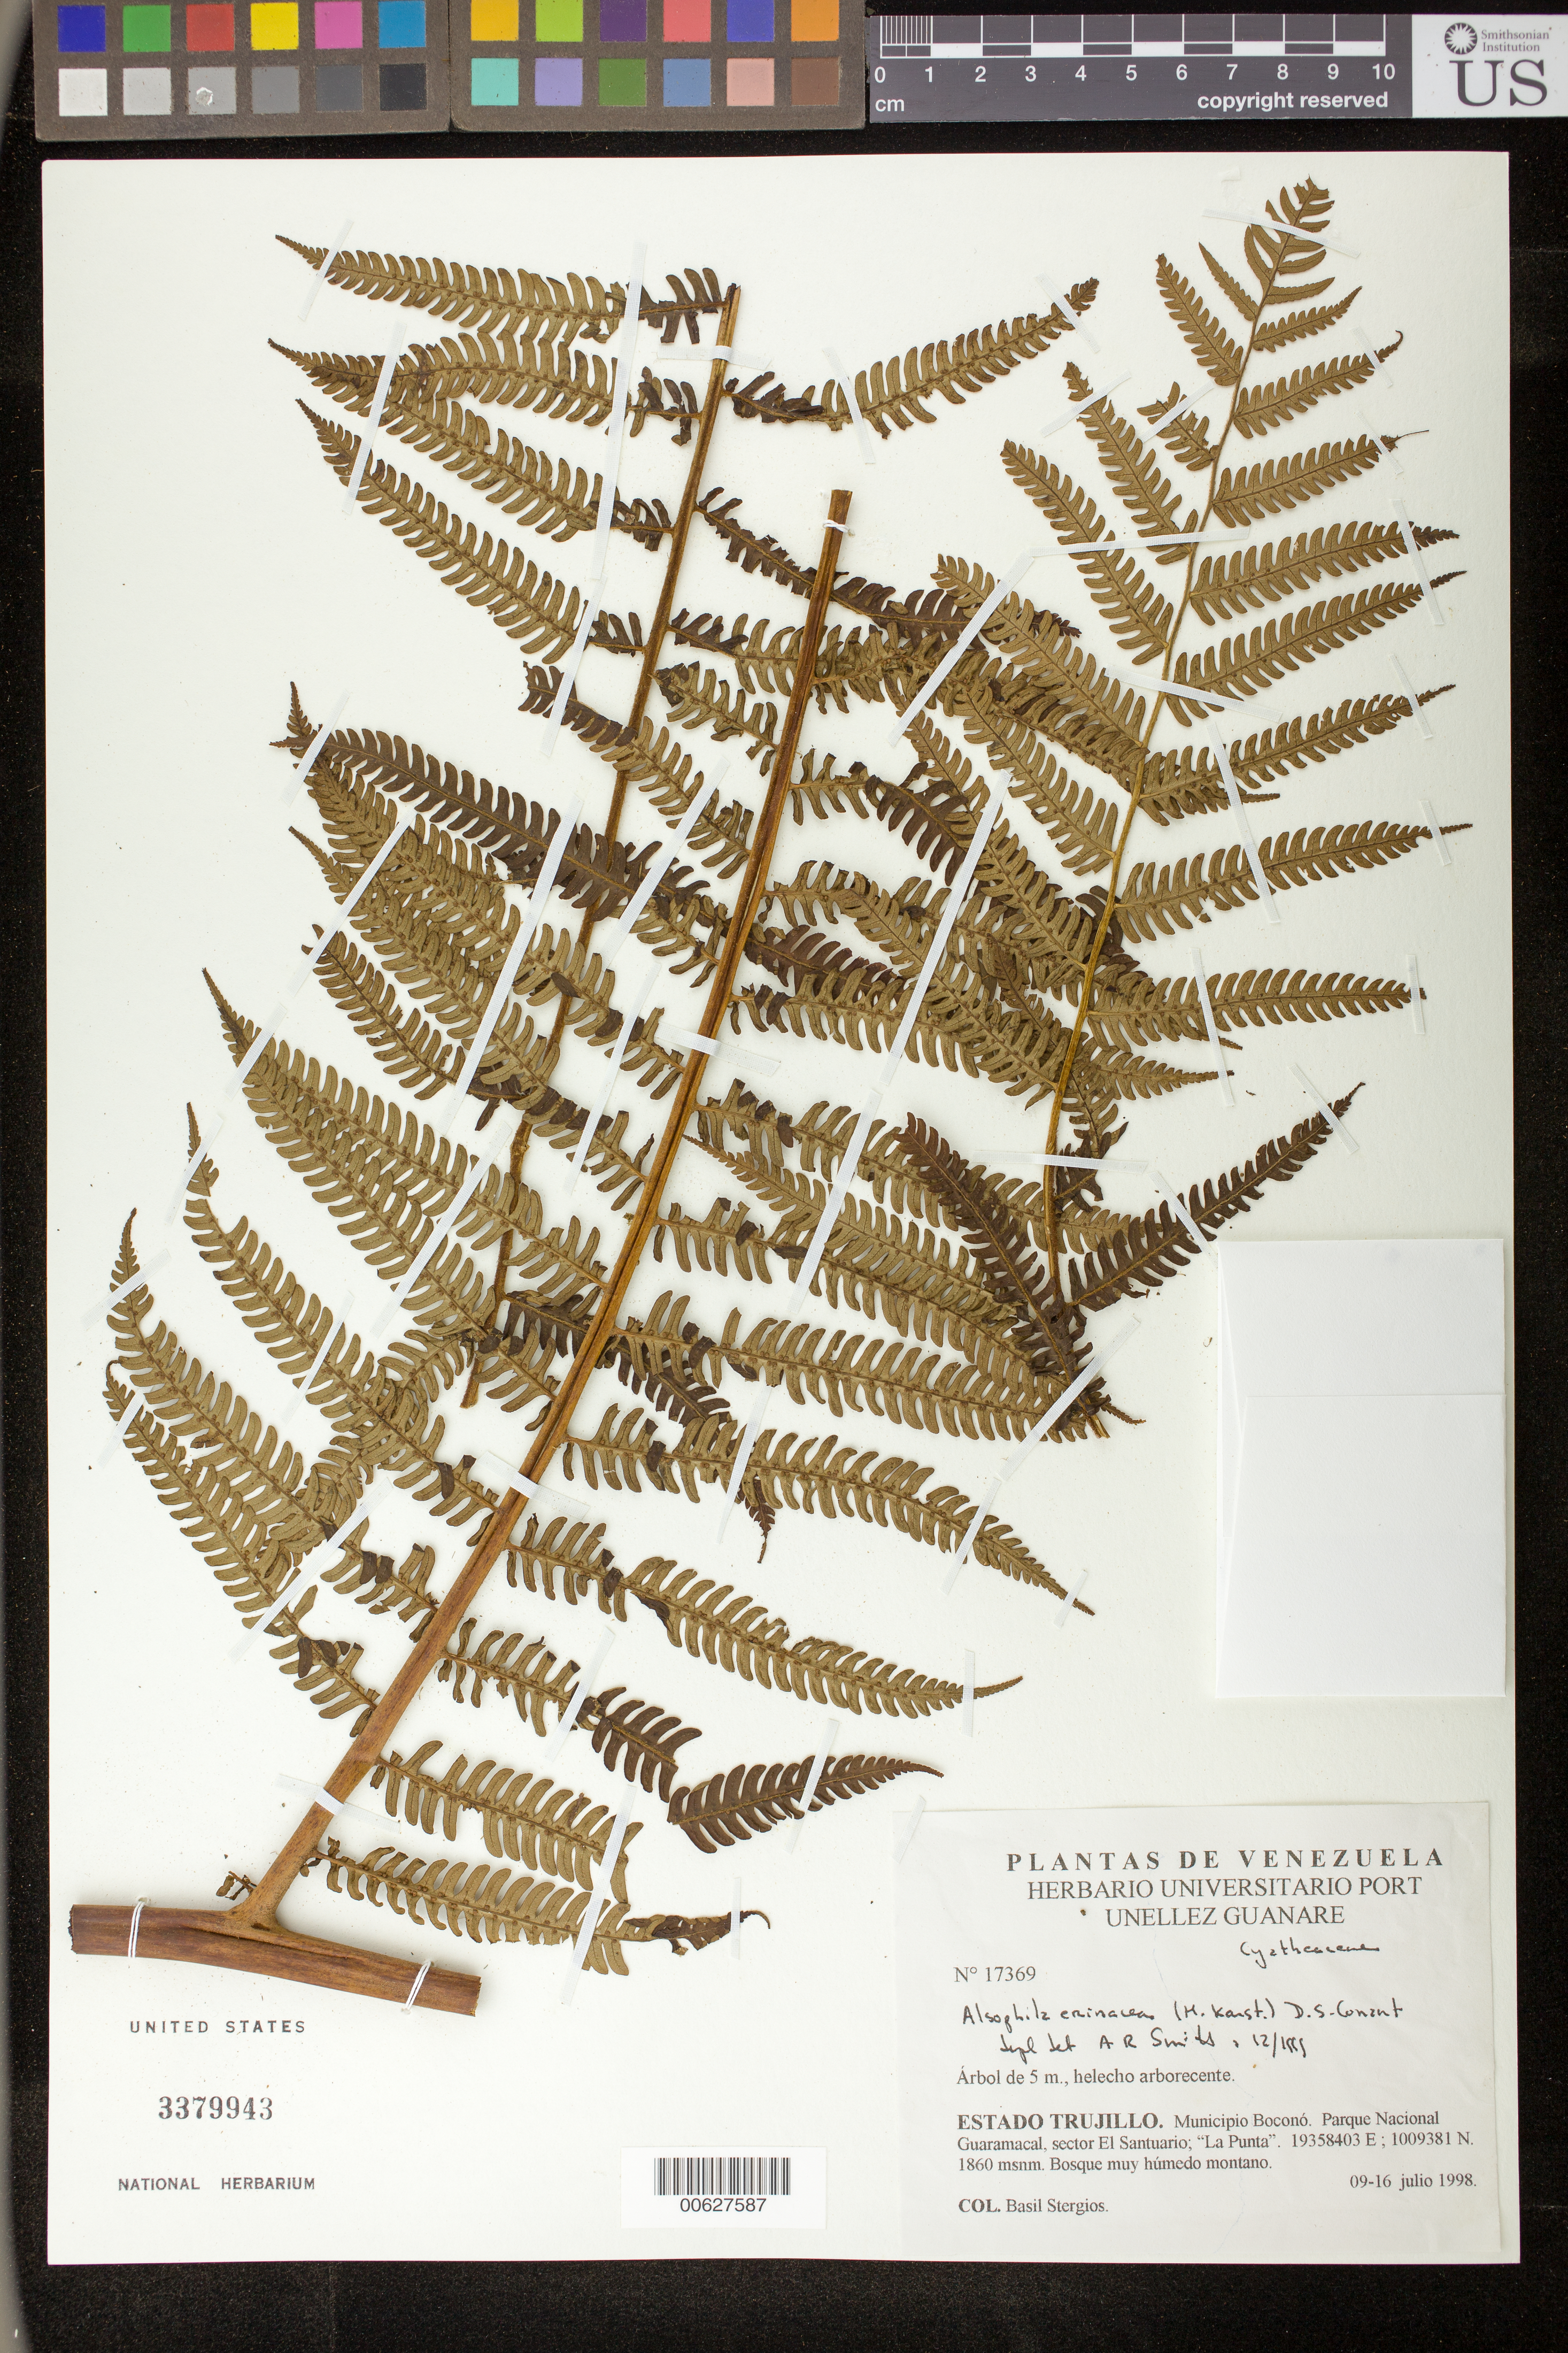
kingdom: Plantae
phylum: Tracheophyta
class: Polypodiopsida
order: Cyatheales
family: Cyatheaceae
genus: Alsophila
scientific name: Alsophila erinacea var. erinacea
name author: (H. Karst.) D.S. Conant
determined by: Smith, Alan R., (UC)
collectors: B. G. Stergios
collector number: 17369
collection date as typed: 09 Jul 1998 to 16 Jul 1998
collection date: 1998-07-09/1998-07-16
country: Venezuela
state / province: Trujillo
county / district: Boconó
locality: Parque Nacional Guaramacal, Sector El Santuario, La Punta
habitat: Bosque muy húmedo montano.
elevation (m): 1860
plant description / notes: PORT, UC, US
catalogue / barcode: US 3379943